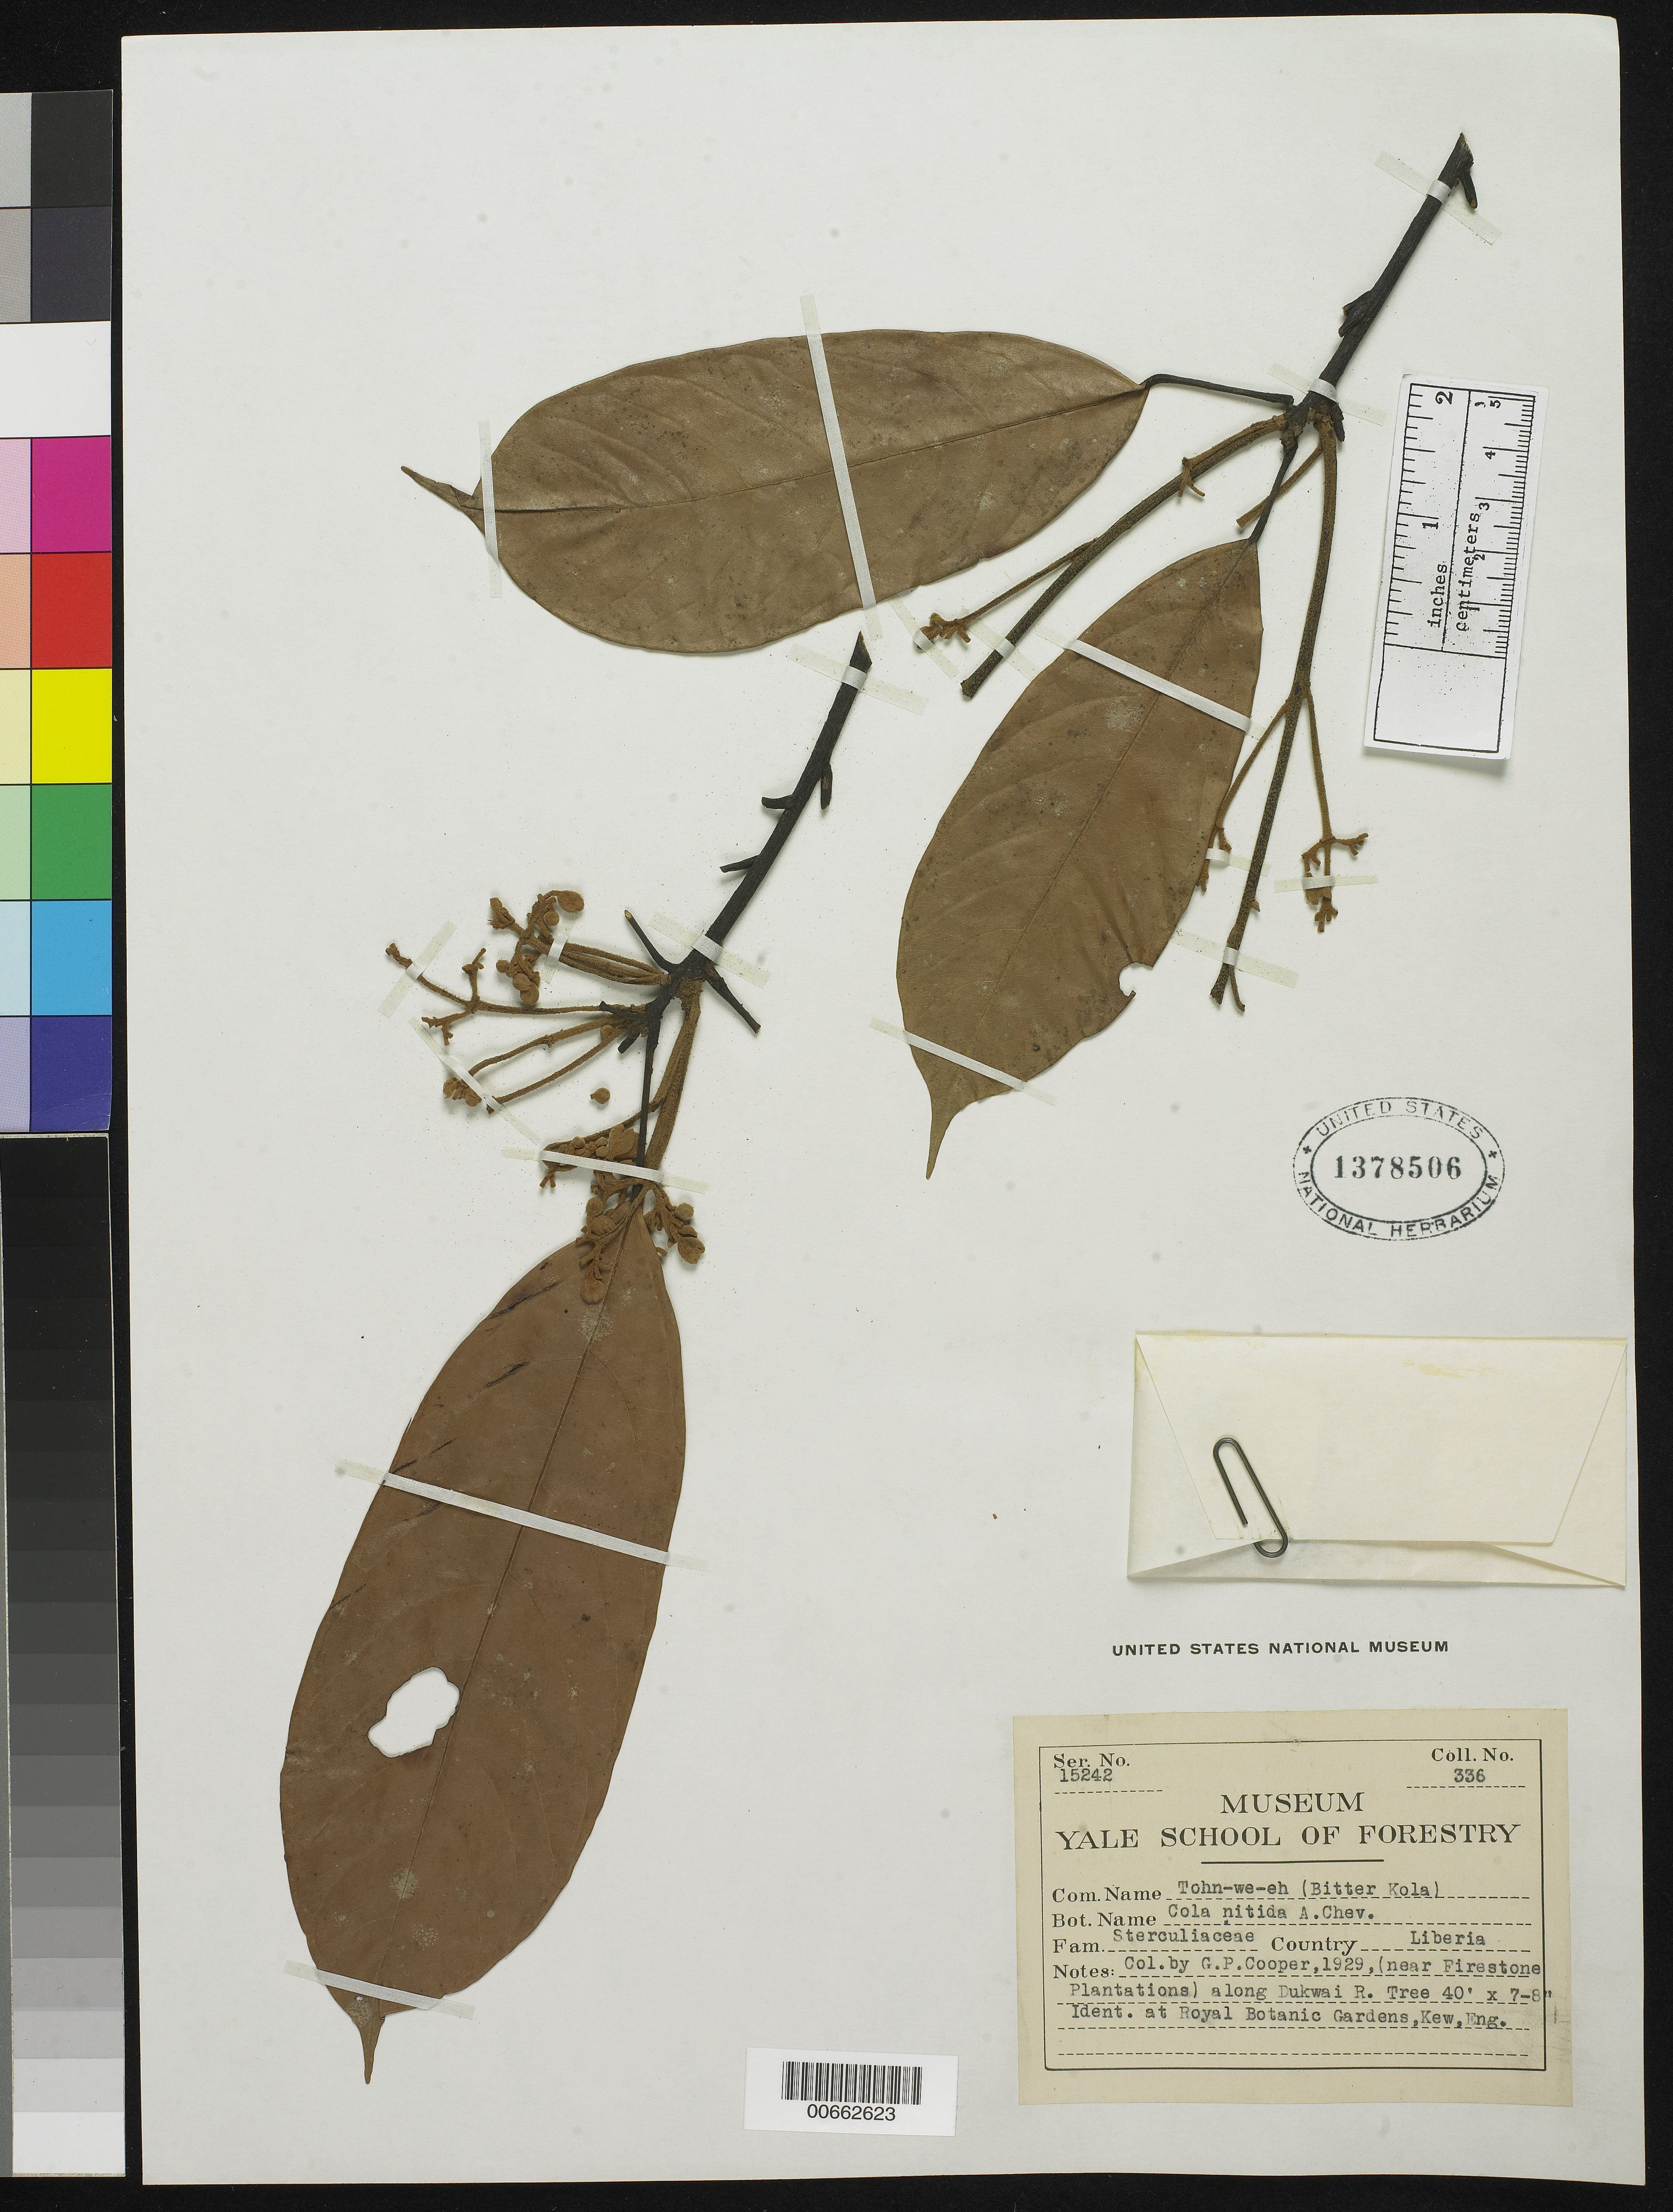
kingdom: Plantae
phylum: Tracheophyta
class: Magnoliopsida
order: Malvales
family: Malvaceae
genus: Cola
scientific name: Cola nitida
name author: (Vent.) Schott & Endl.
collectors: G. Cooper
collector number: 336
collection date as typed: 1929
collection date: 1929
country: Liberia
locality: Near Firestone Plantations, along Dukwai River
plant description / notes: Common name: Tohn-we-eh [Bitter Kola]; MAD, US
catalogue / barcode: US 1378506